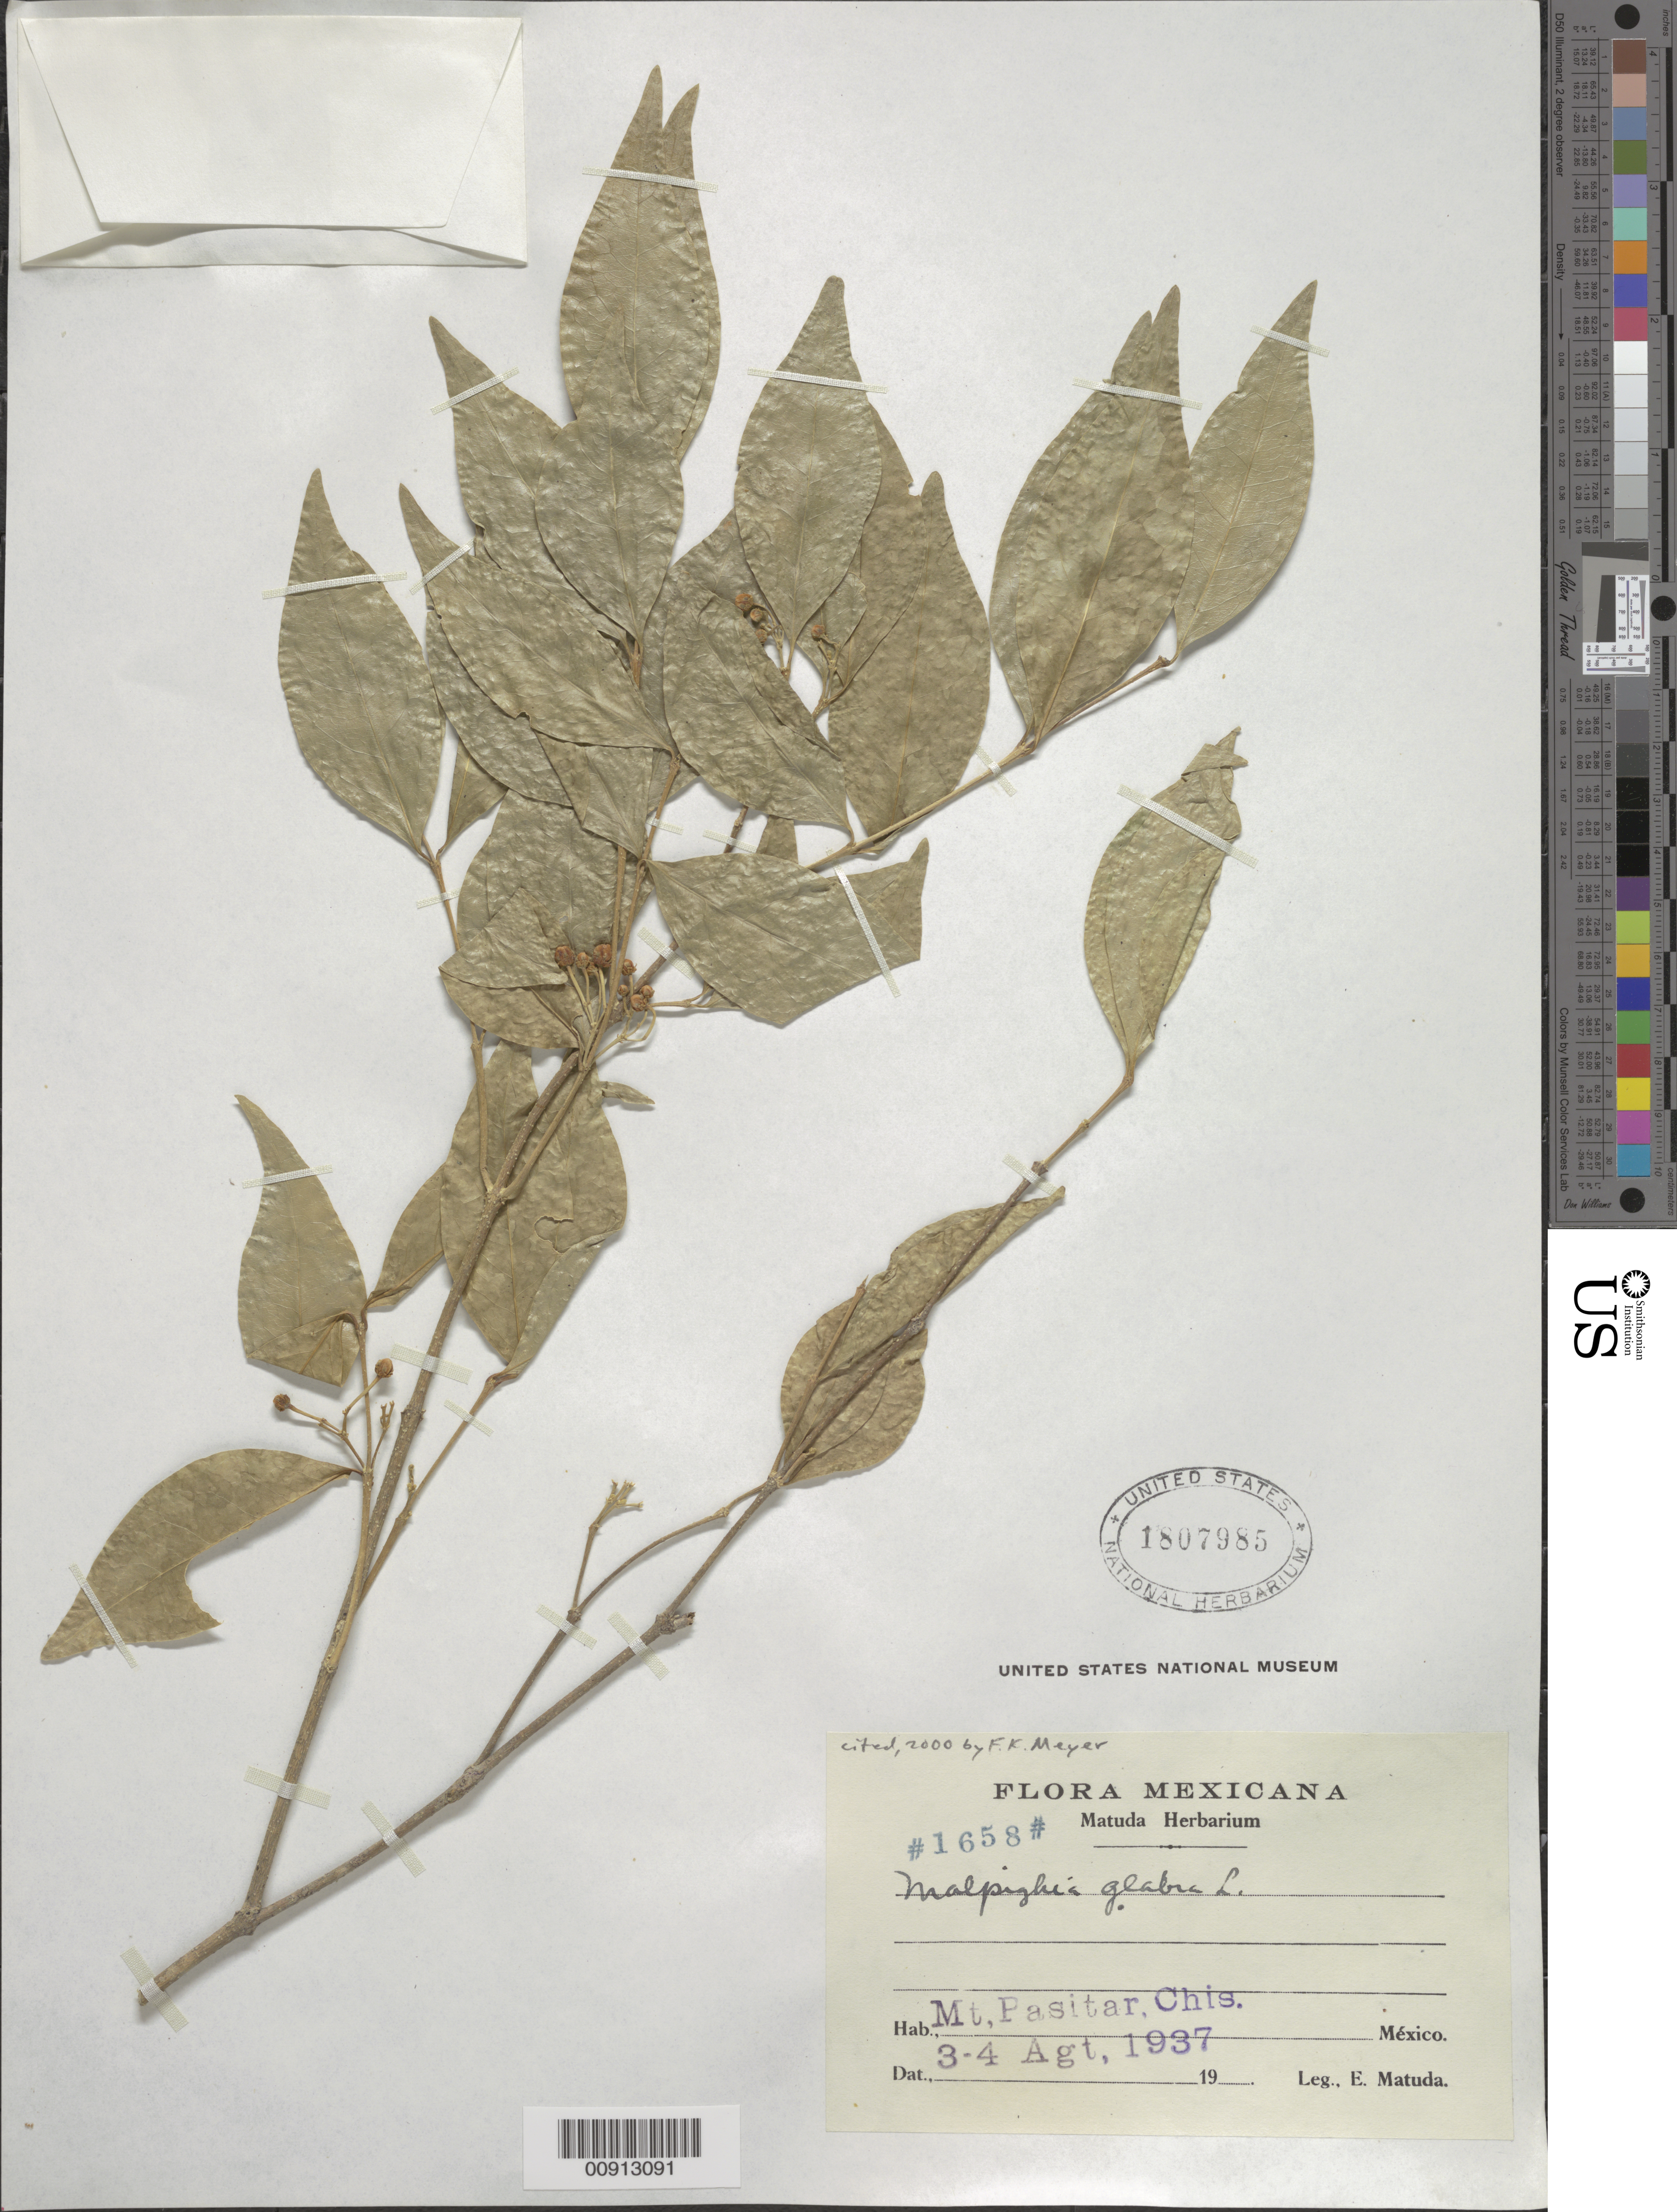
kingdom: Plantae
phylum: Tracheophyta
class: Magnoliopsida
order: Malpighiales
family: Malpighiaceae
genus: Malpighia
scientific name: Malpighia glabra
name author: L.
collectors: E. Matuda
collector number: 1658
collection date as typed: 03 Aug 1937 to 04 Aug 1937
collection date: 1937-08-03/1937-08-04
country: Mexico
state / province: Chiapas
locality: Mt. Pasitar, Chiapas.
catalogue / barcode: US 1807985